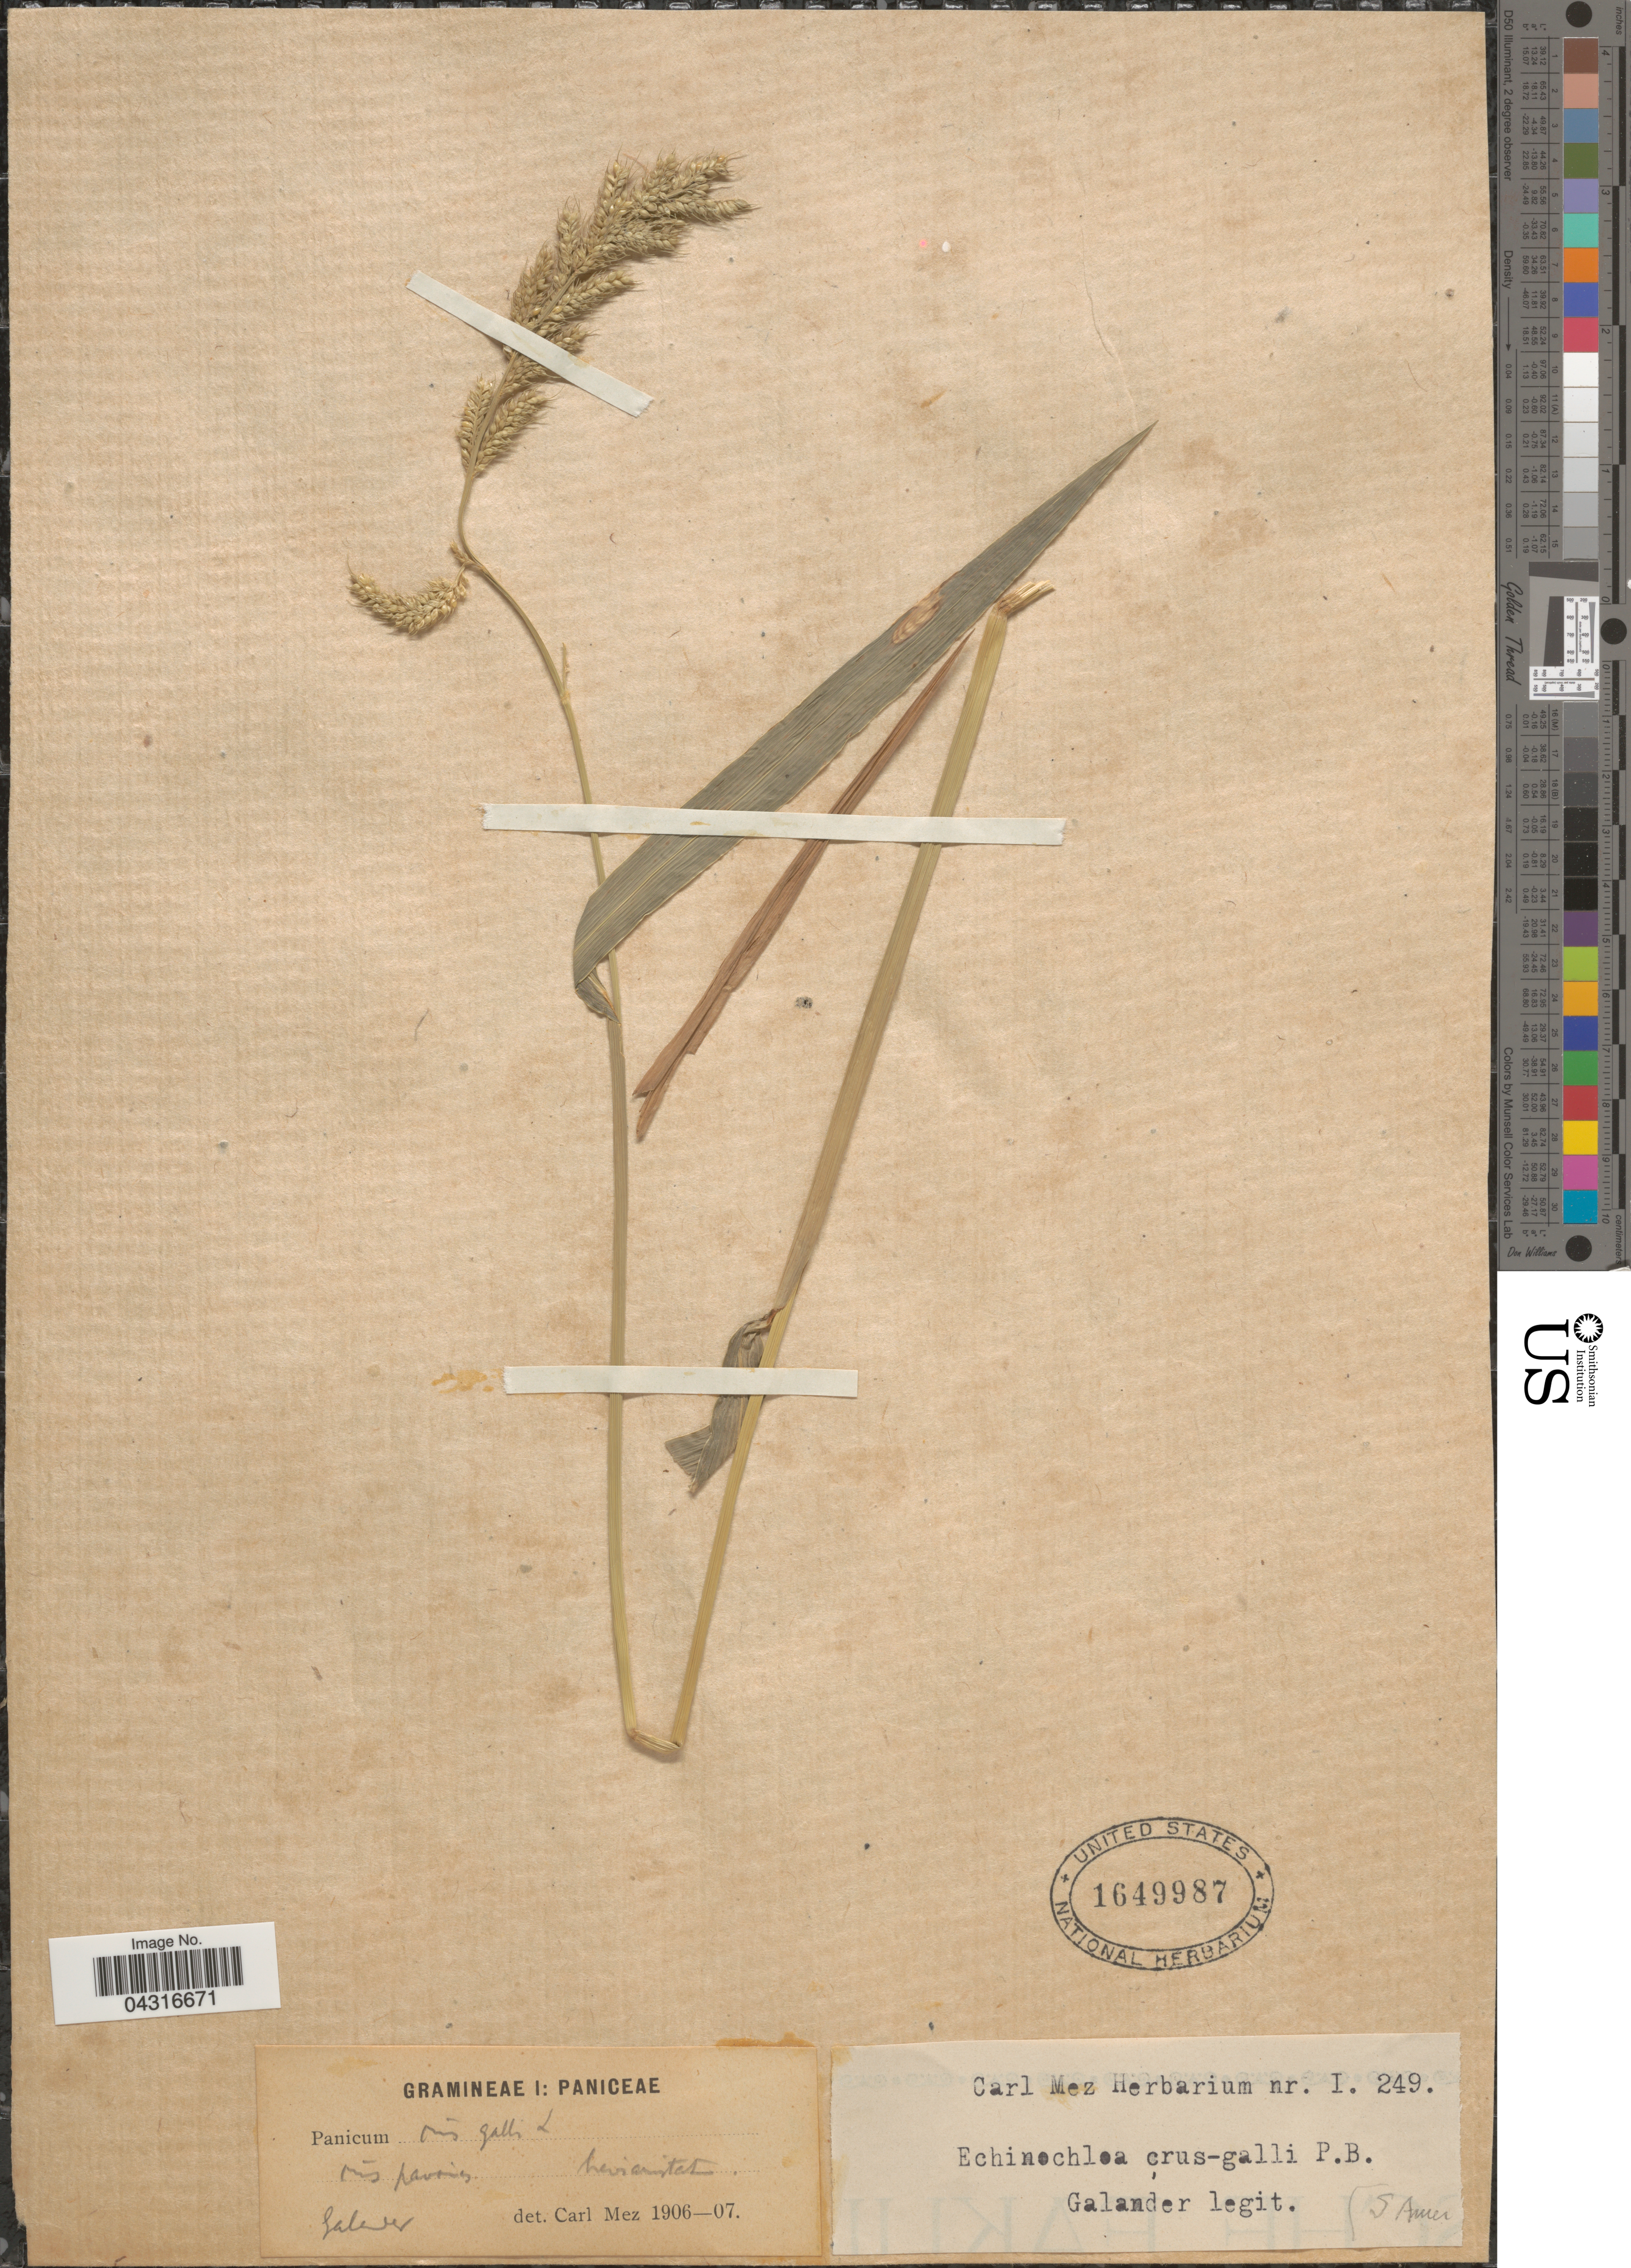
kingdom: Plantae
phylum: Tracheophyta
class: Liliopsida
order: Poales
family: Poaceae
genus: Echinochloa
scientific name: Echinochloa crus-pavonis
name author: (Kunth) Schult.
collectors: -. Galander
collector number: I249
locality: S. Amer.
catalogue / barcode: US 1649987